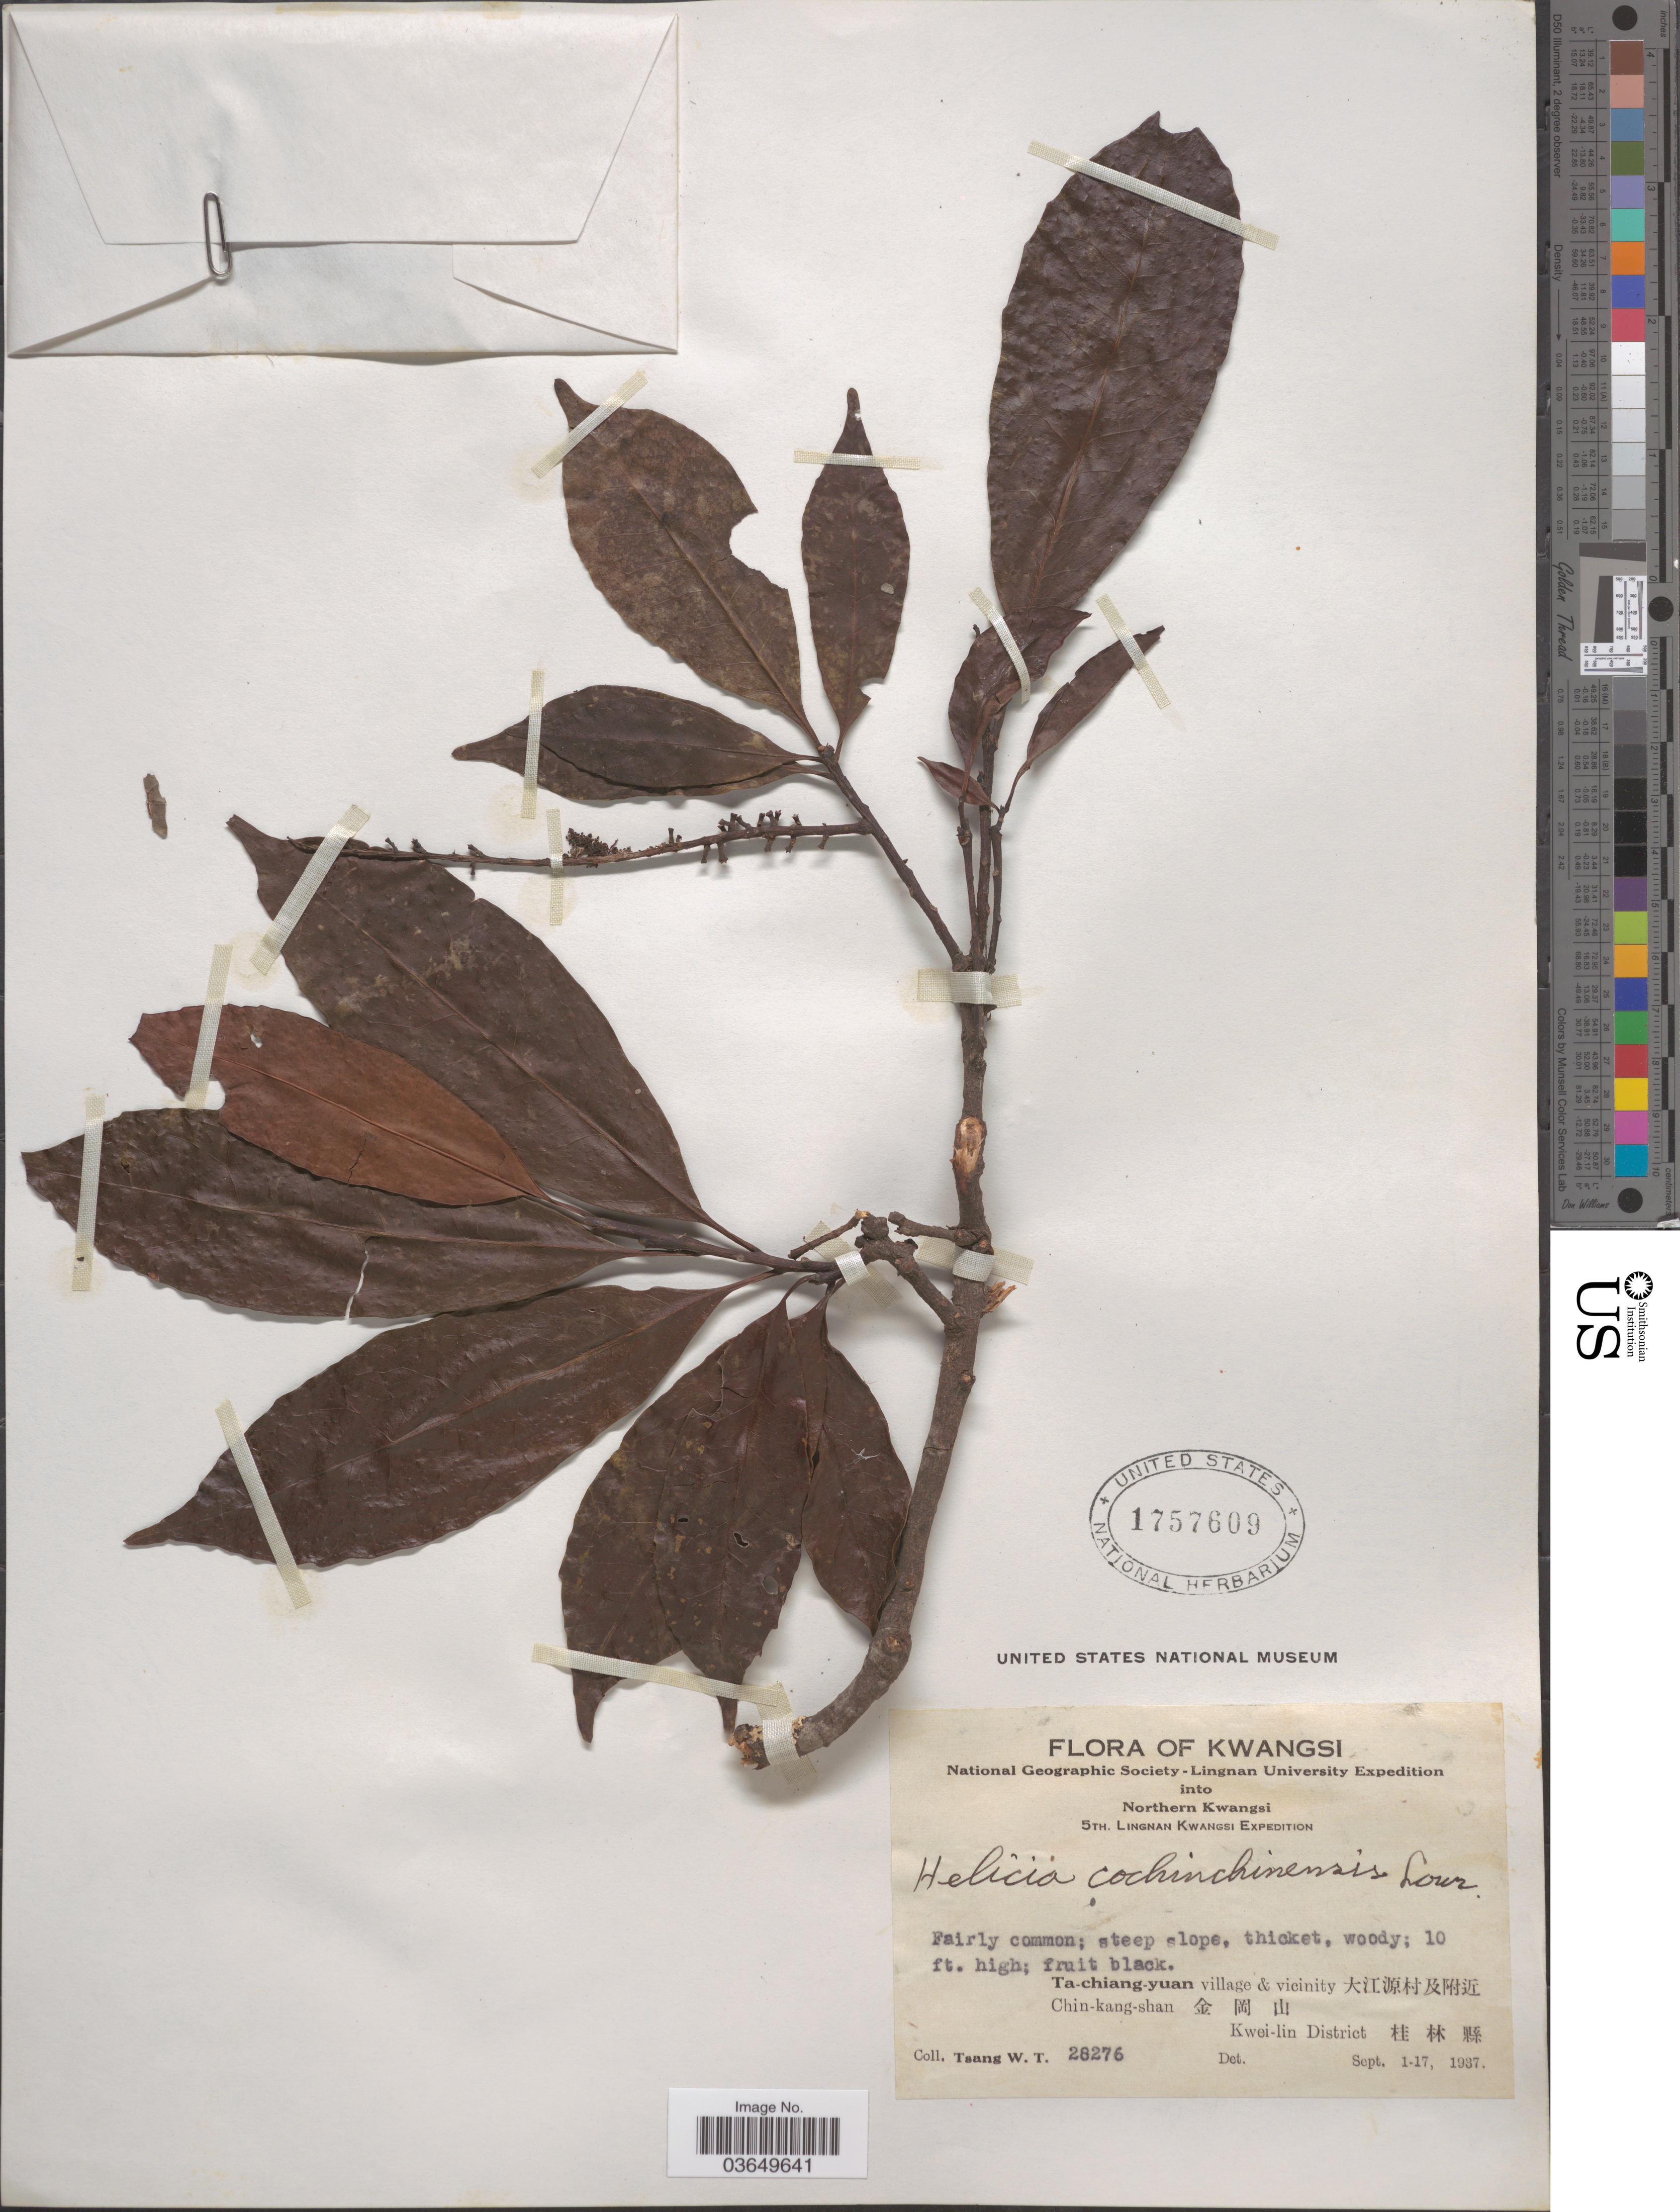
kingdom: Plantae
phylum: Tracheophyta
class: Magnoliopsida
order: Proteales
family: Proteaceae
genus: Helicia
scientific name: Helicia cochinchinensis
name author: Lour.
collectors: W. T. Tsang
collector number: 28276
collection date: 1937-09-01/1937-09-17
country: China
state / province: Guangxi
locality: Kwangsi. Northern Kwangsi. Ta-chiang-yuan village & vicinity X. Chin-kang-shan X. Kwei-lin District X.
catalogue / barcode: US 1757609